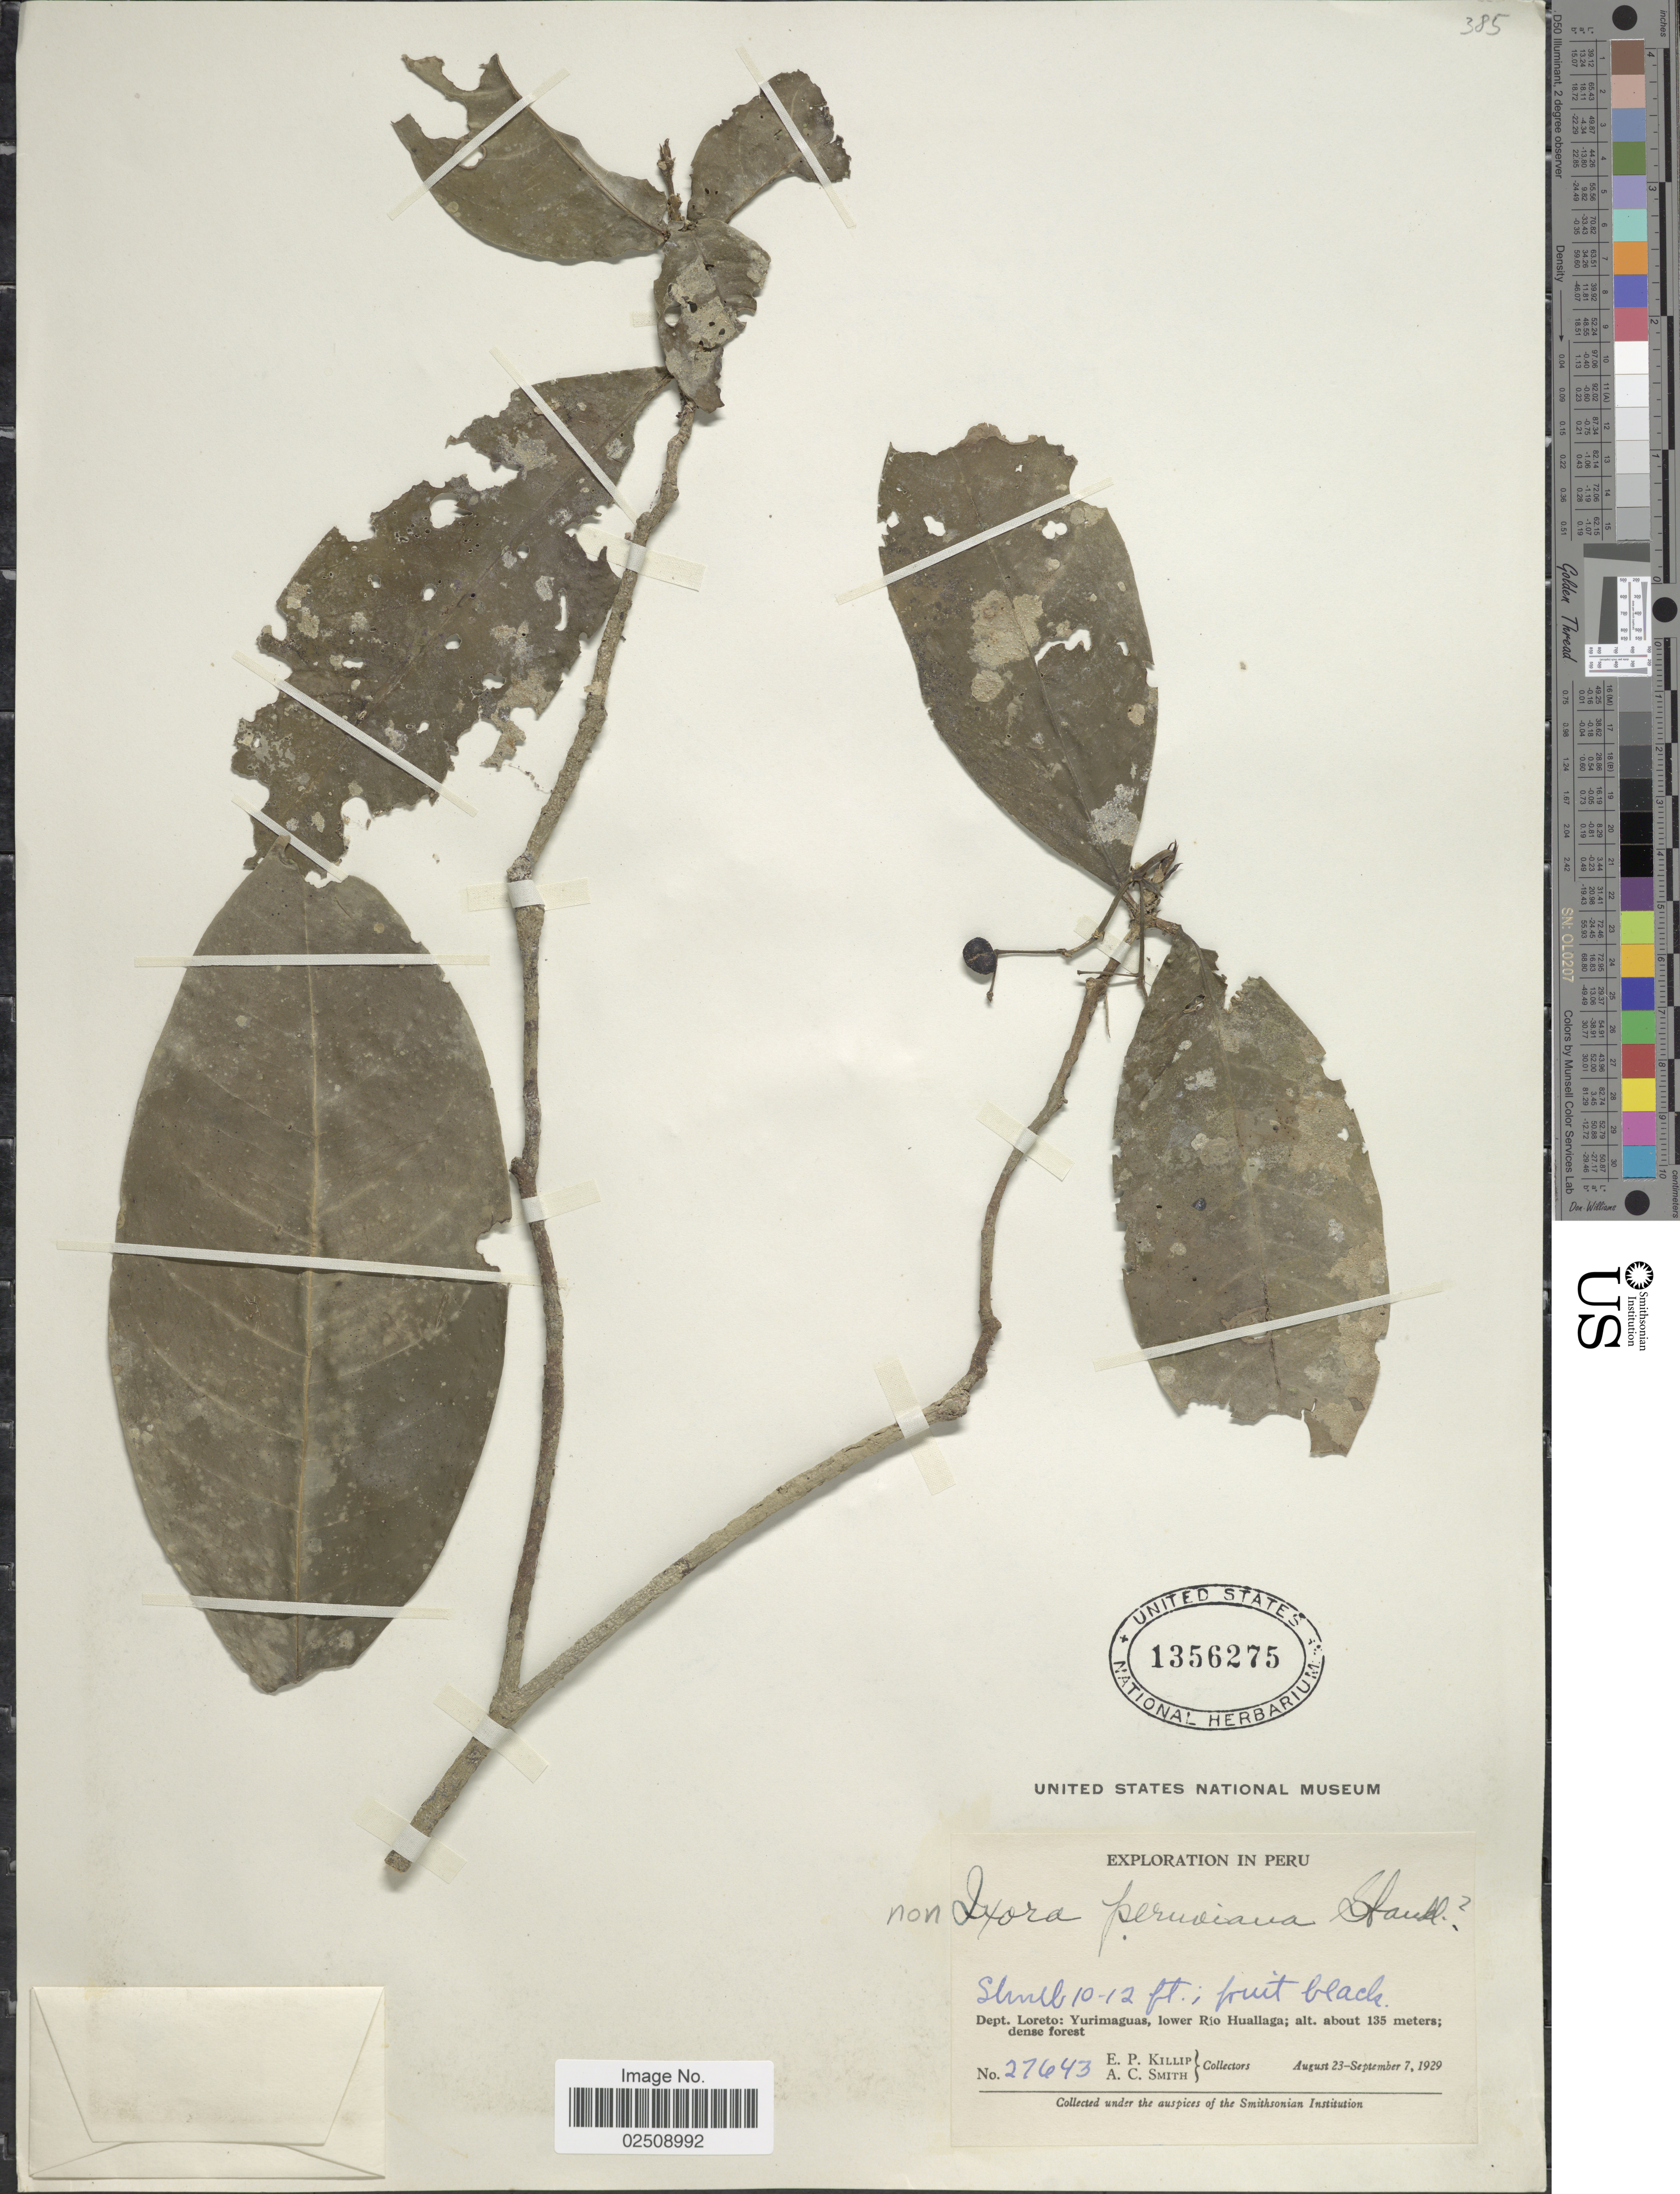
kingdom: Plantae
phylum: Tracheophyta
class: Magnoliopsida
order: Gentianales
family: Rubiaceae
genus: Ixora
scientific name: Ixora sp.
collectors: E. P. Killip & A. C. Smith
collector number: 27643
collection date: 1929-08-23/1929-09-07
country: Peru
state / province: Loreto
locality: Dept. Loreto: Yurimaguas, lower Rio Huallaga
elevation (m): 135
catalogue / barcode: US 1356275